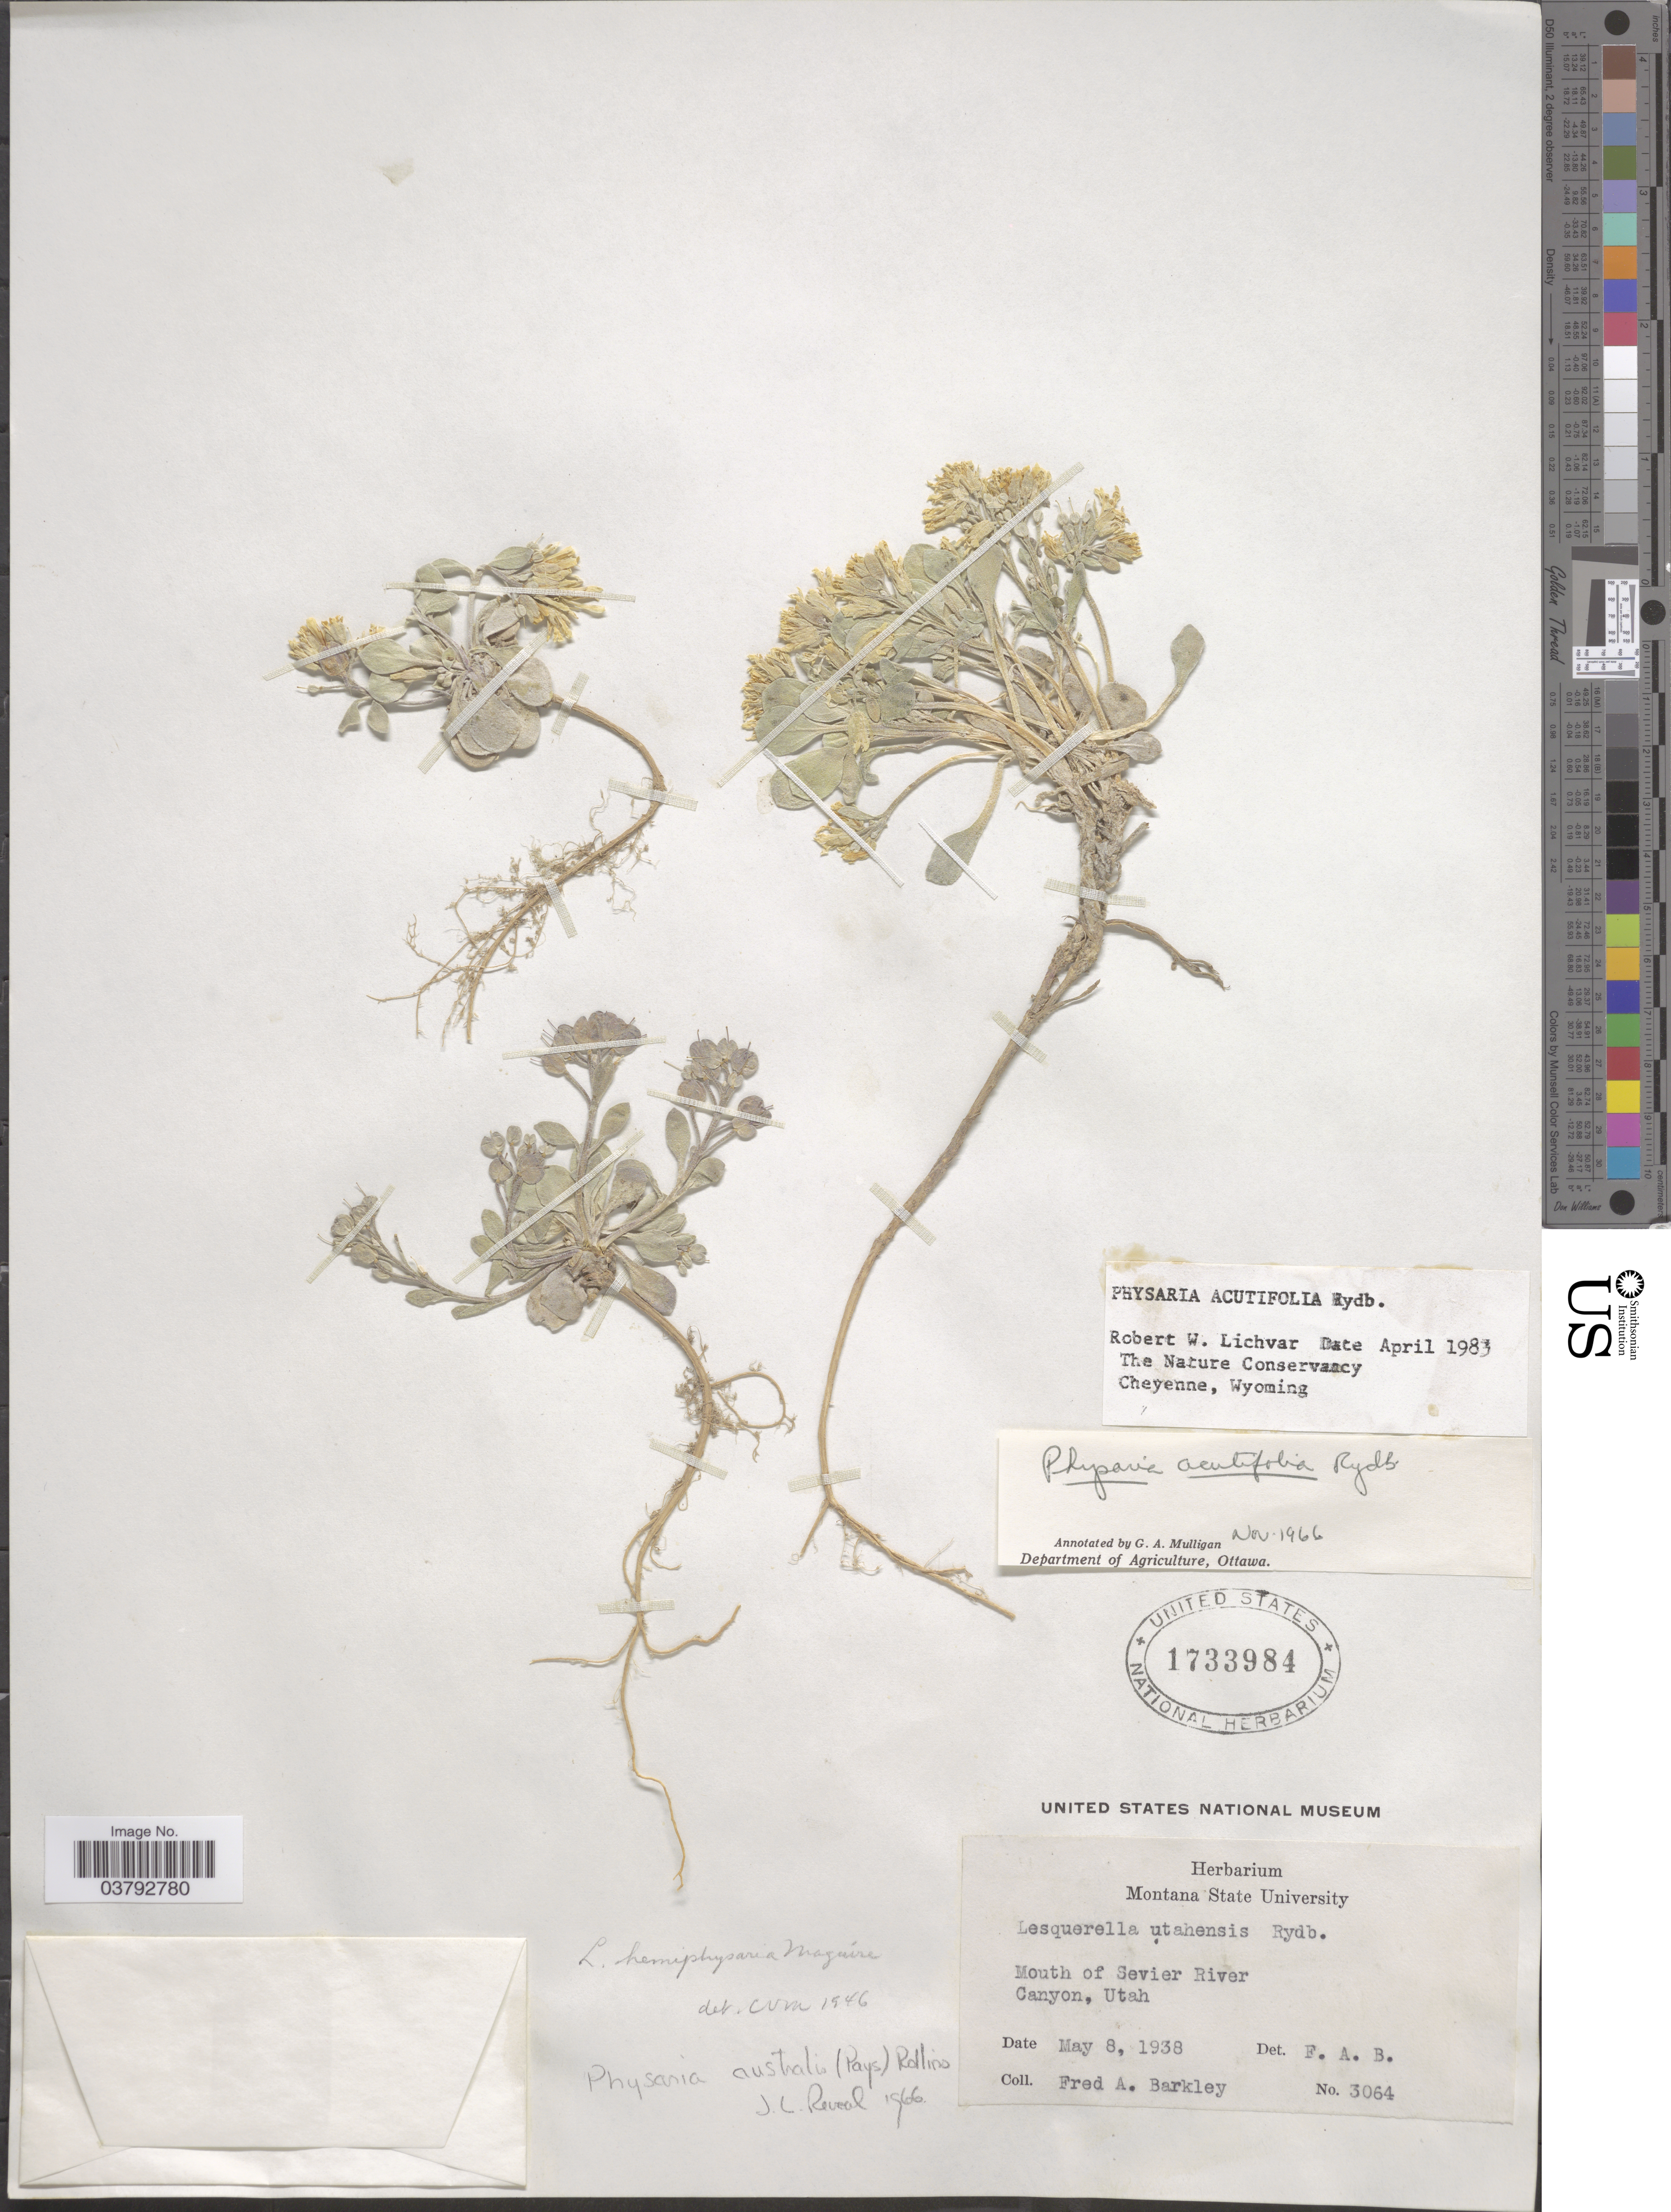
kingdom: Plantae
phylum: Tracheophyta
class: Magnoliopsida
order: Brassicales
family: Brassicaceae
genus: Physaria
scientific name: Physaria acutifolia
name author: Rydb.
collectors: F. A. Barkley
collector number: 3064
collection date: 1938-05-08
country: United States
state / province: Utah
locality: Mouth of Sevier River Canyon.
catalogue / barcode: US 1733984